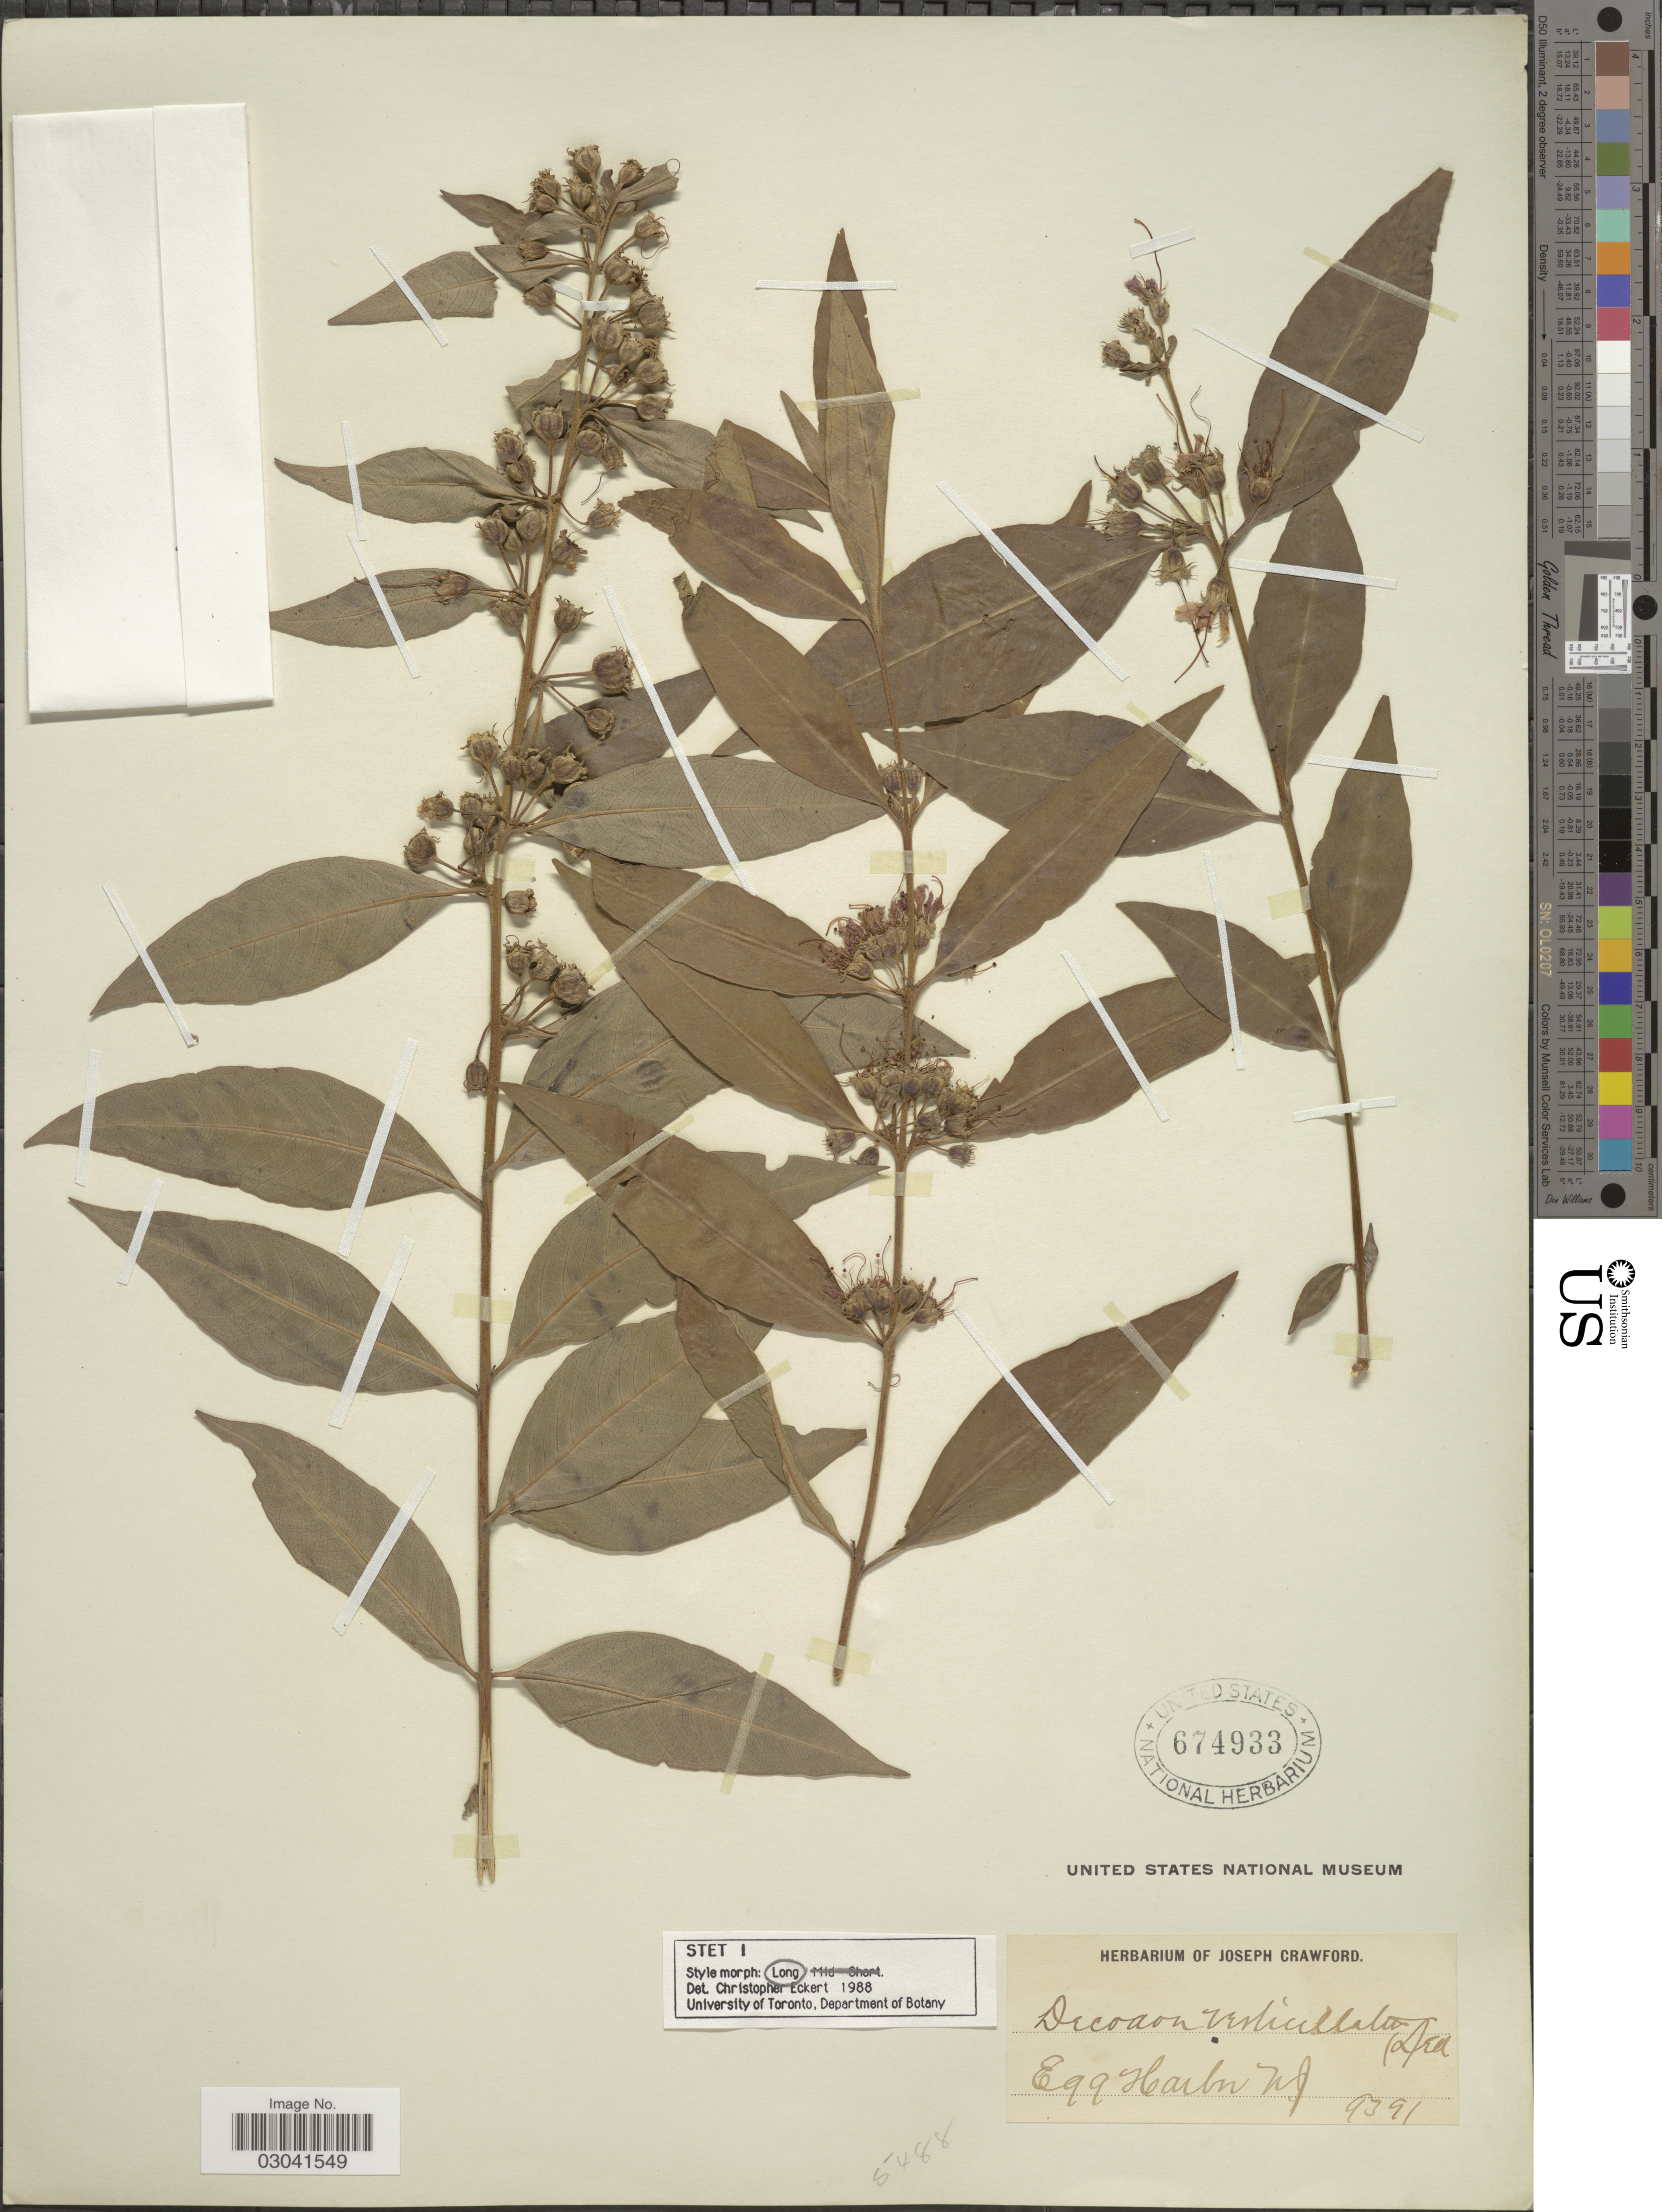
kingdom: Plantae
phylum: Tracheophyta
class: Magnoliopsida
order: Myrtales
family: Lythraceae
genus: Decodon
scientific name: Decodon verticillatus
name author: (L.) Elliott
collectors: ex herb. Joseph Crawford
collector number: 9391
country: United States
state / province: New Jersey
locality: Egg Harbor.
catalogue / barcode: US 674933